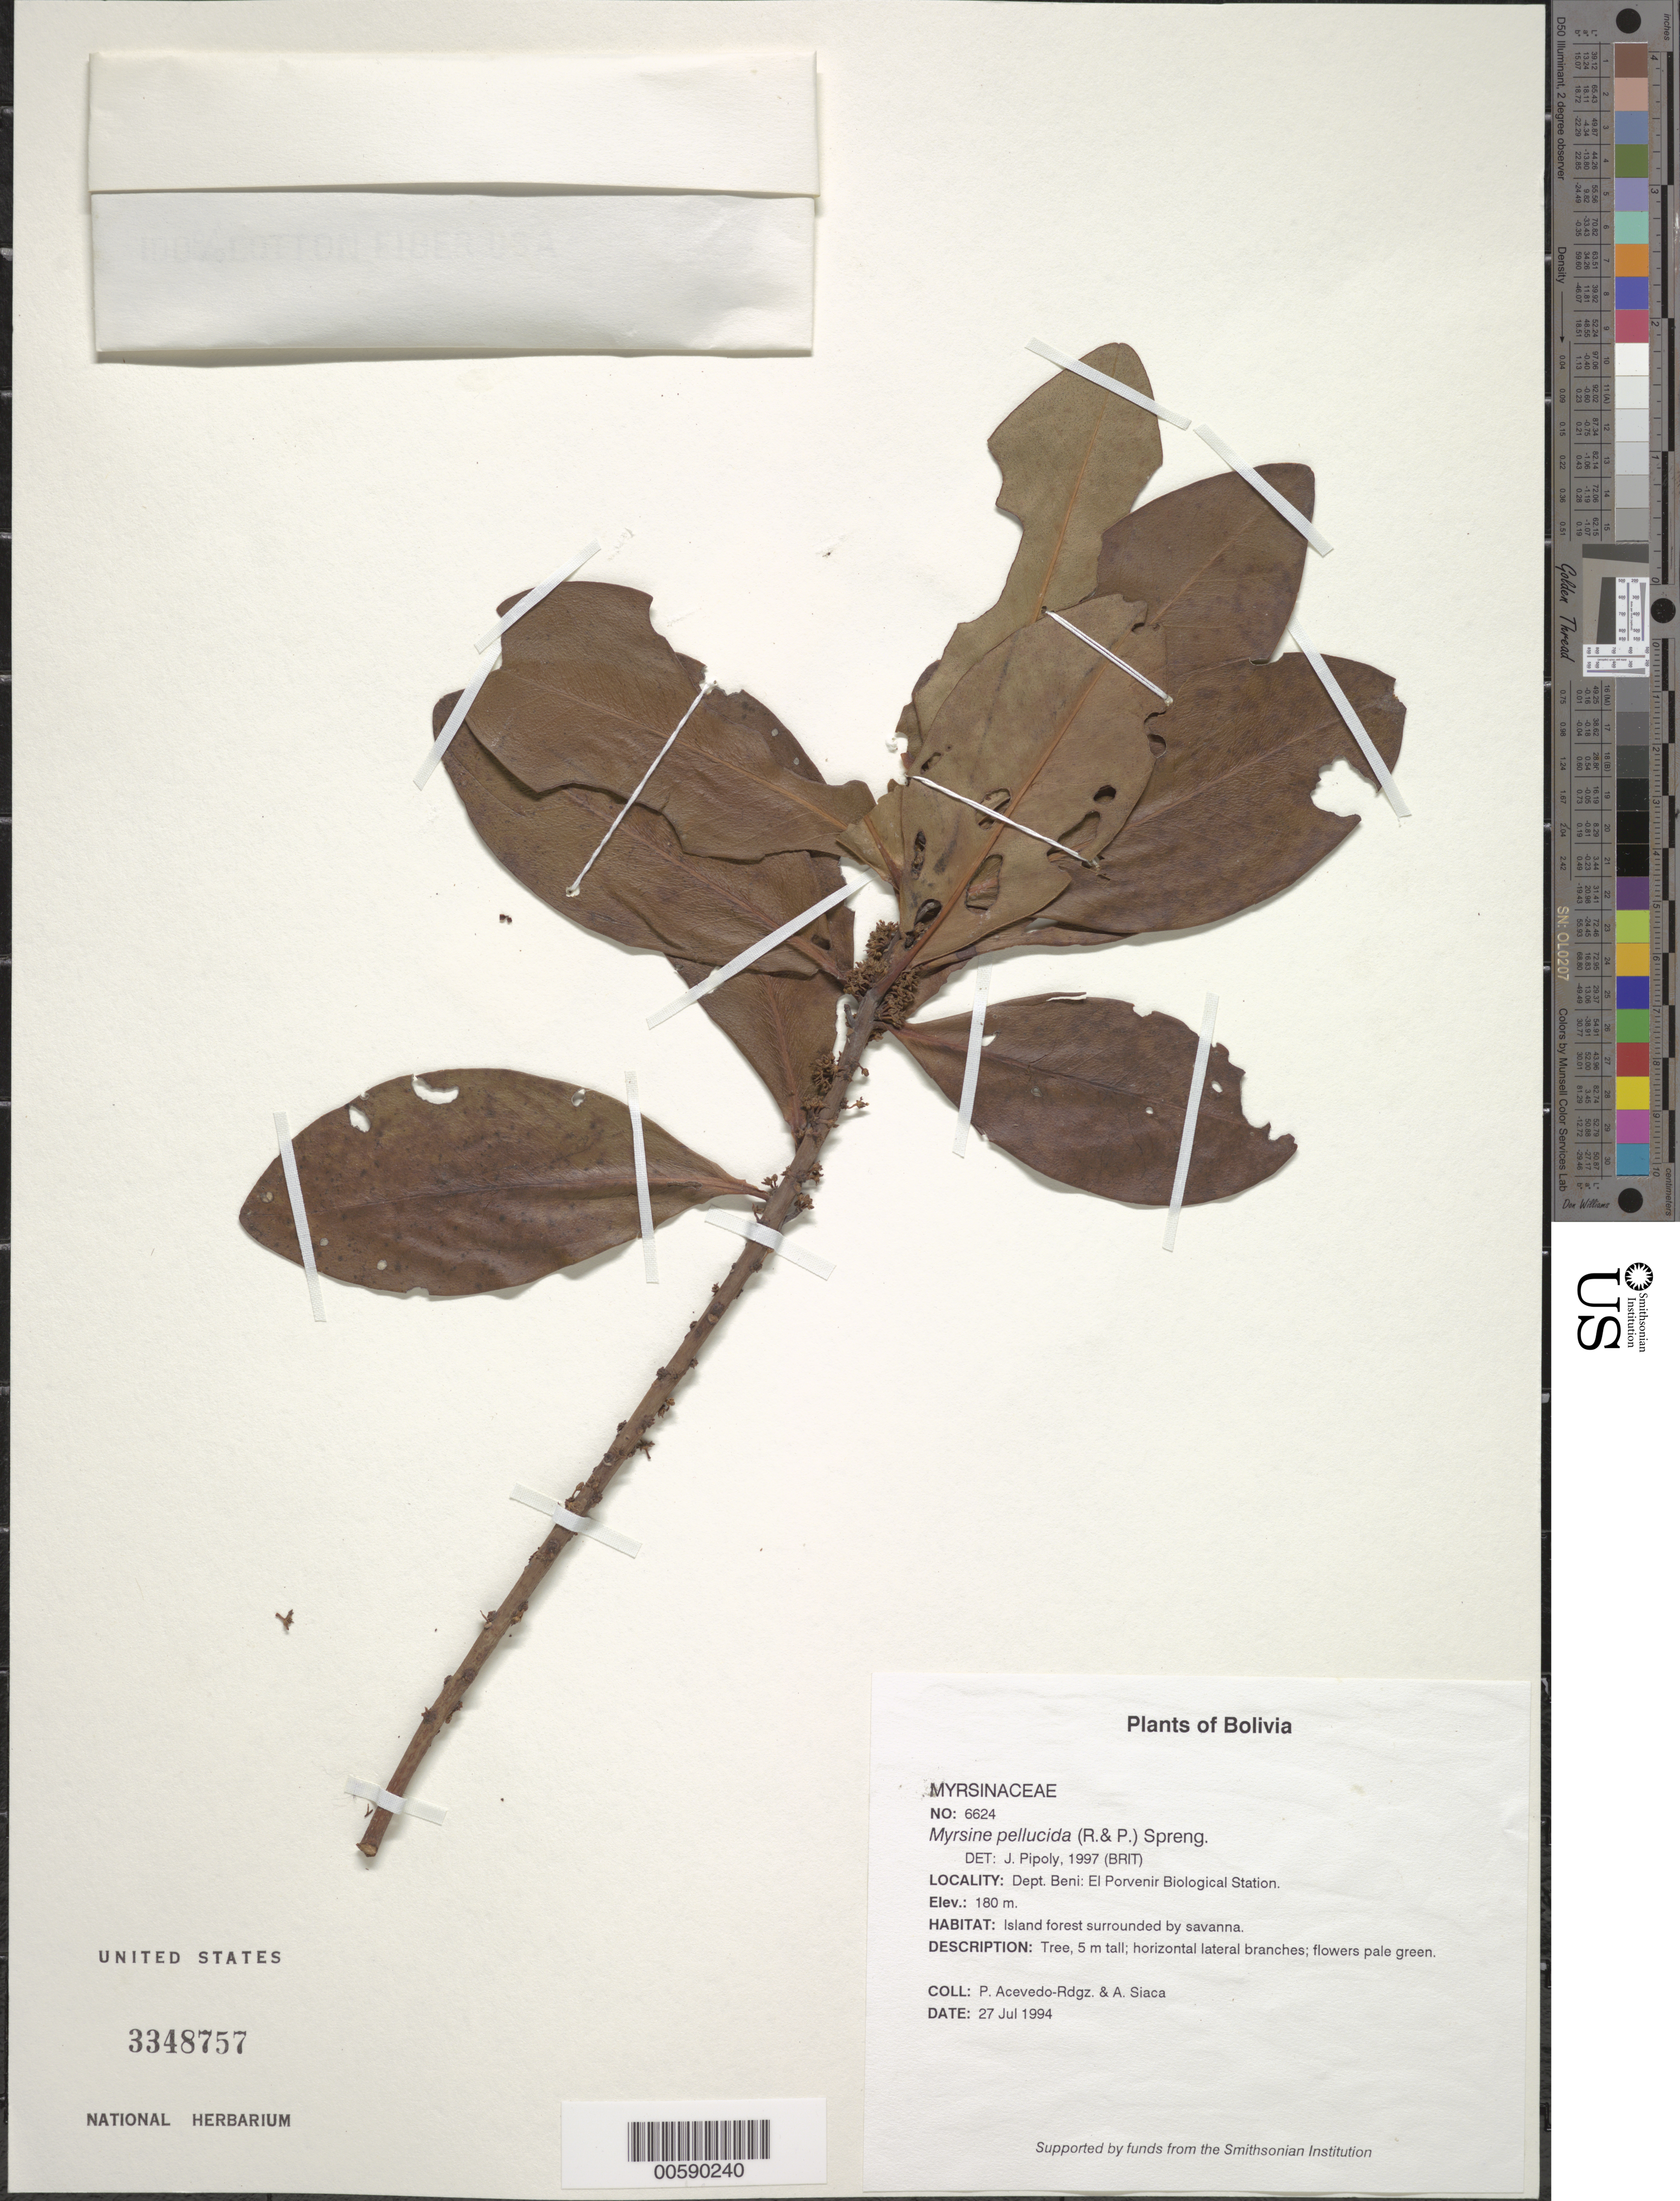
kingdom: Plantae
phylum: Tracheophyta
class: Magnoliopsida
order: Ericales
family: Primulaceae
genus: Myrsine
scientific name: Myrsine pellucida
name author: (Ruiz & Pav.) Spreng.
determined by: Pipoly, J. J., III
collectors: P. Acevedo-Rodr. & A. Siaca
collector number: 6624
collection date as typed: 27 Jul 1994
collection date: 1994-07-27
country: Bolivia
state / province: Beni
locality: Depart. Beni, El Porvenir Biological Station.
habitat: Island forest surrounded by savanna.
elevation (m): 180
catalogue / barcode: US 3348757